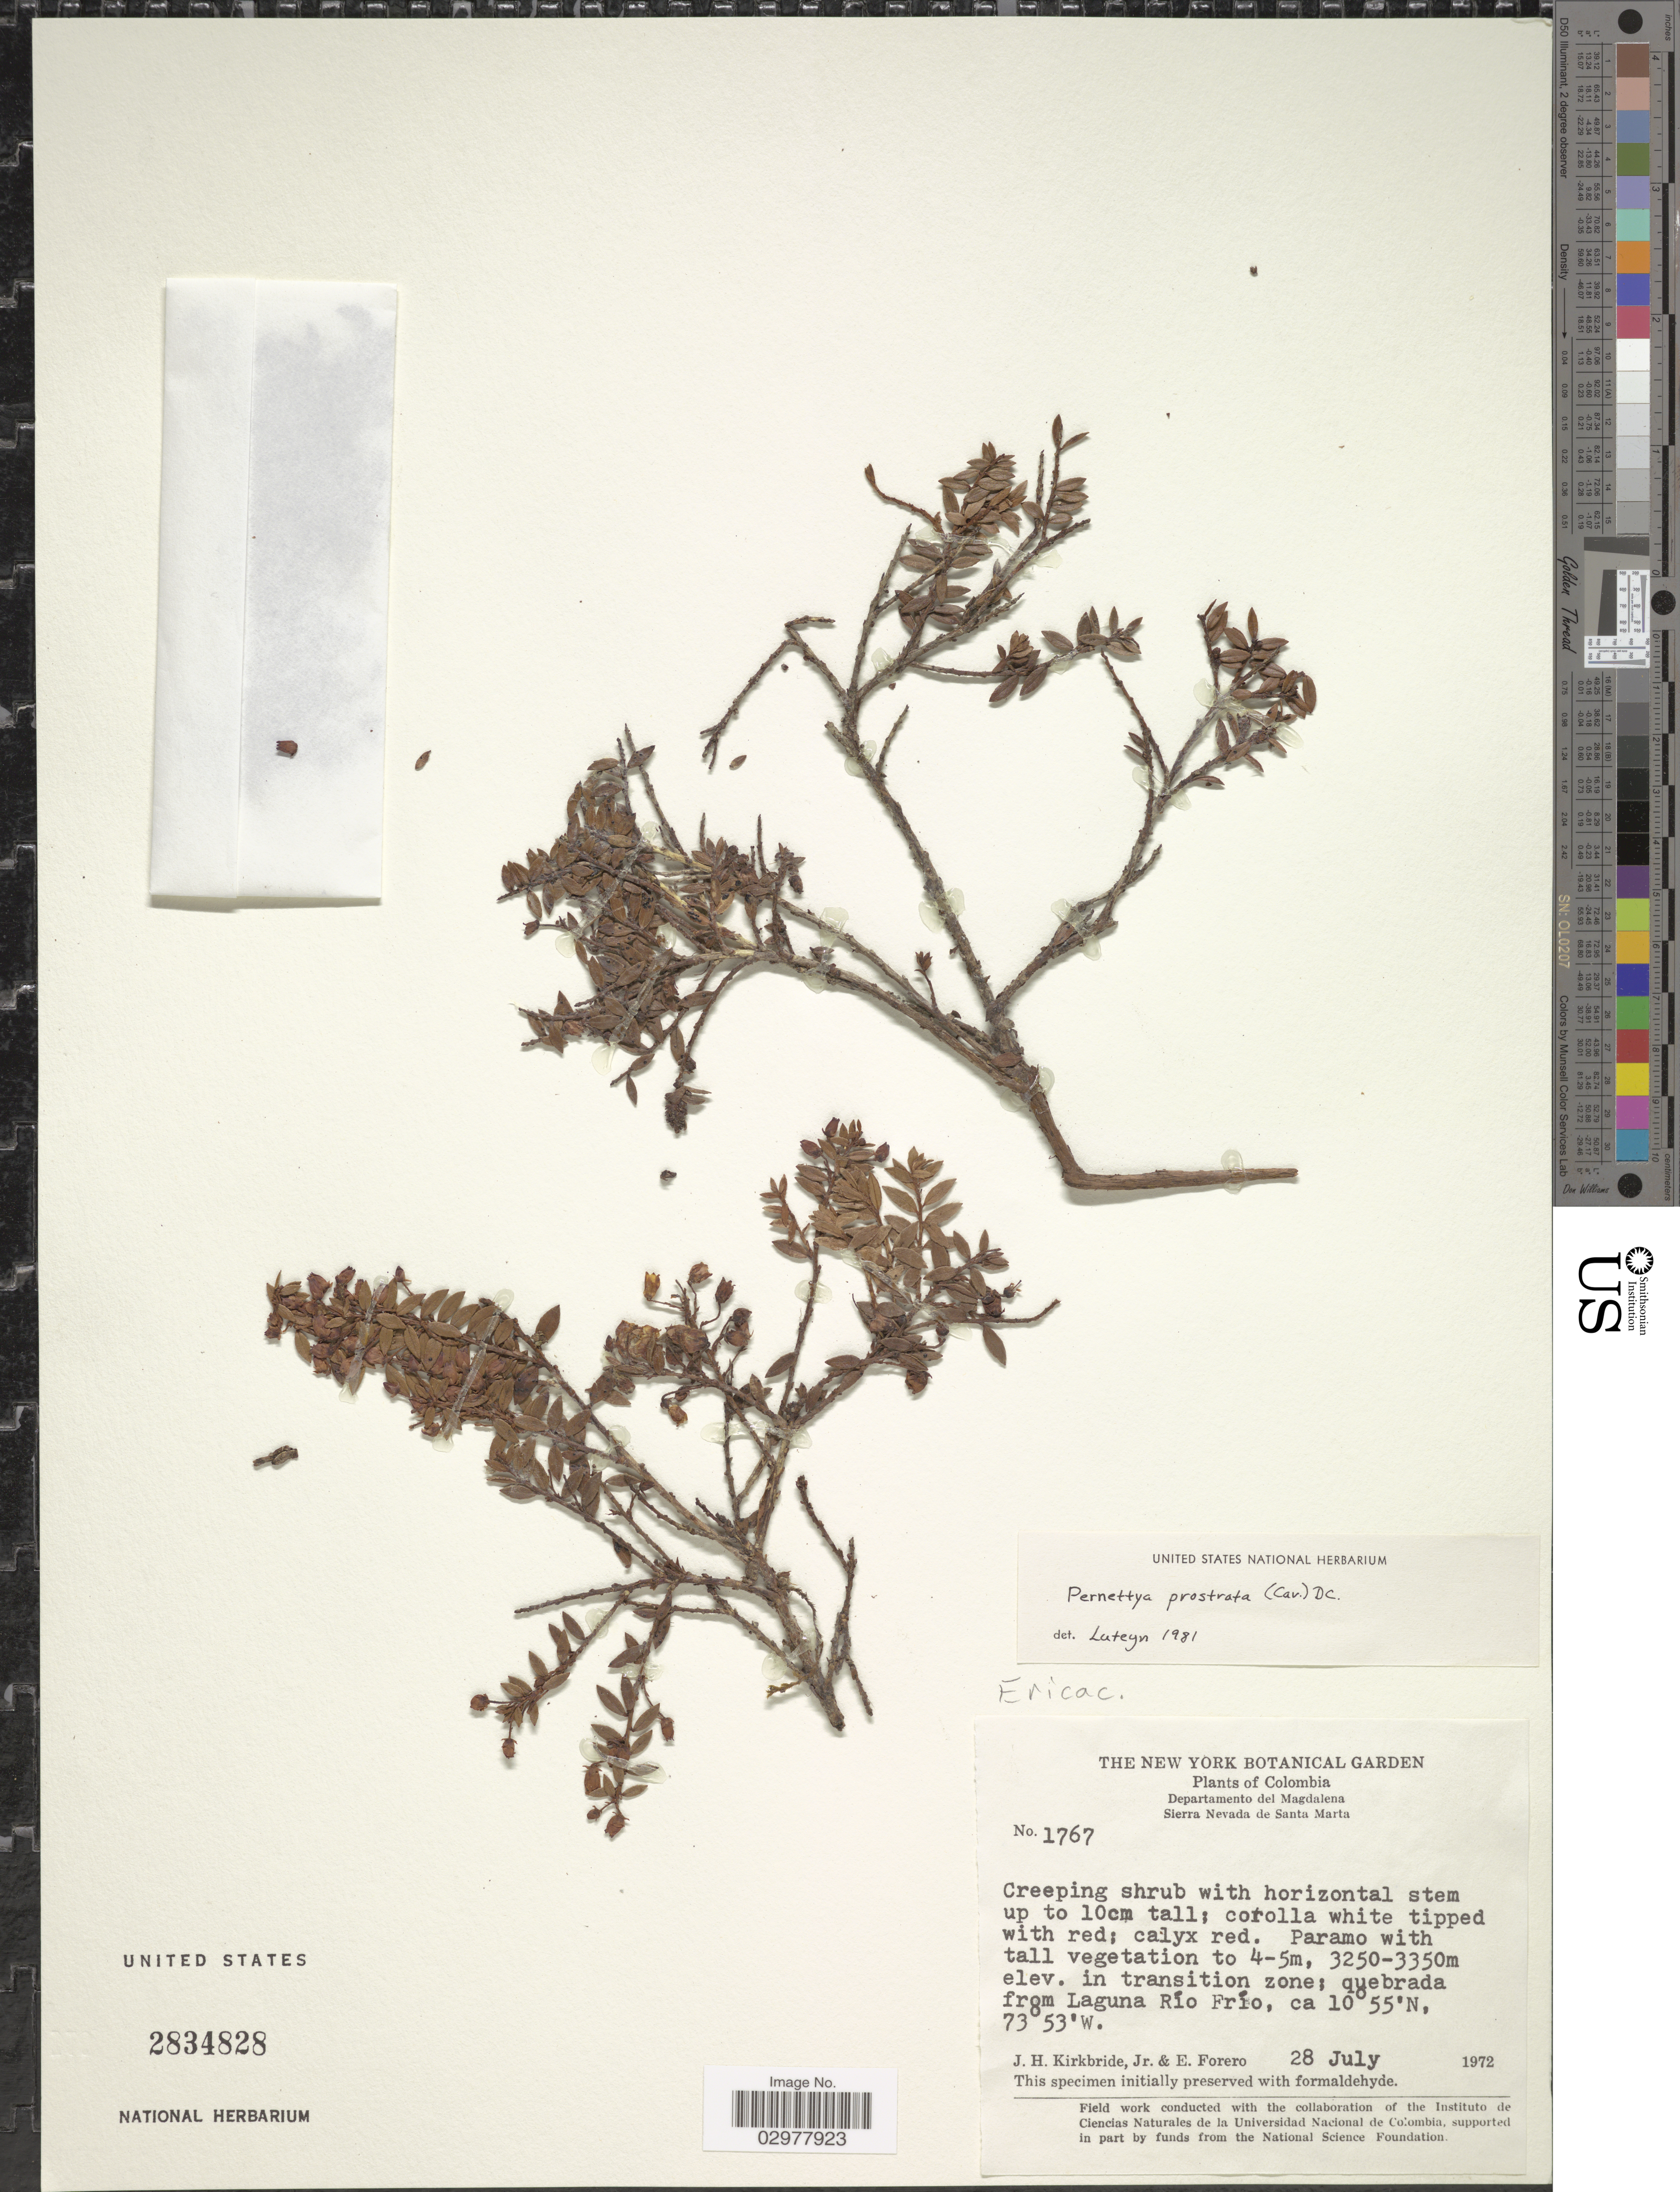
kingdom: Plantae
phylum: Tracheophyta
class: Magnoliopsida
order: Ericales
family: Ericaceae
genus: Pernettya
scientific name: Pernettya prostrata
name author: (Cav.) DC.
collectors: J. H. Kirkbride & E. Forero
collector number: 1767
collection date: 1972-07-28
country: Colombia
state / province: Magdalena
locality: Departamento del Magdalena. Sierra Nevada de Santa Marta. In transition zone; quebrada from Laguna Río Frío.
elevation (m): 3250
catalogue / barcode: US 2834828